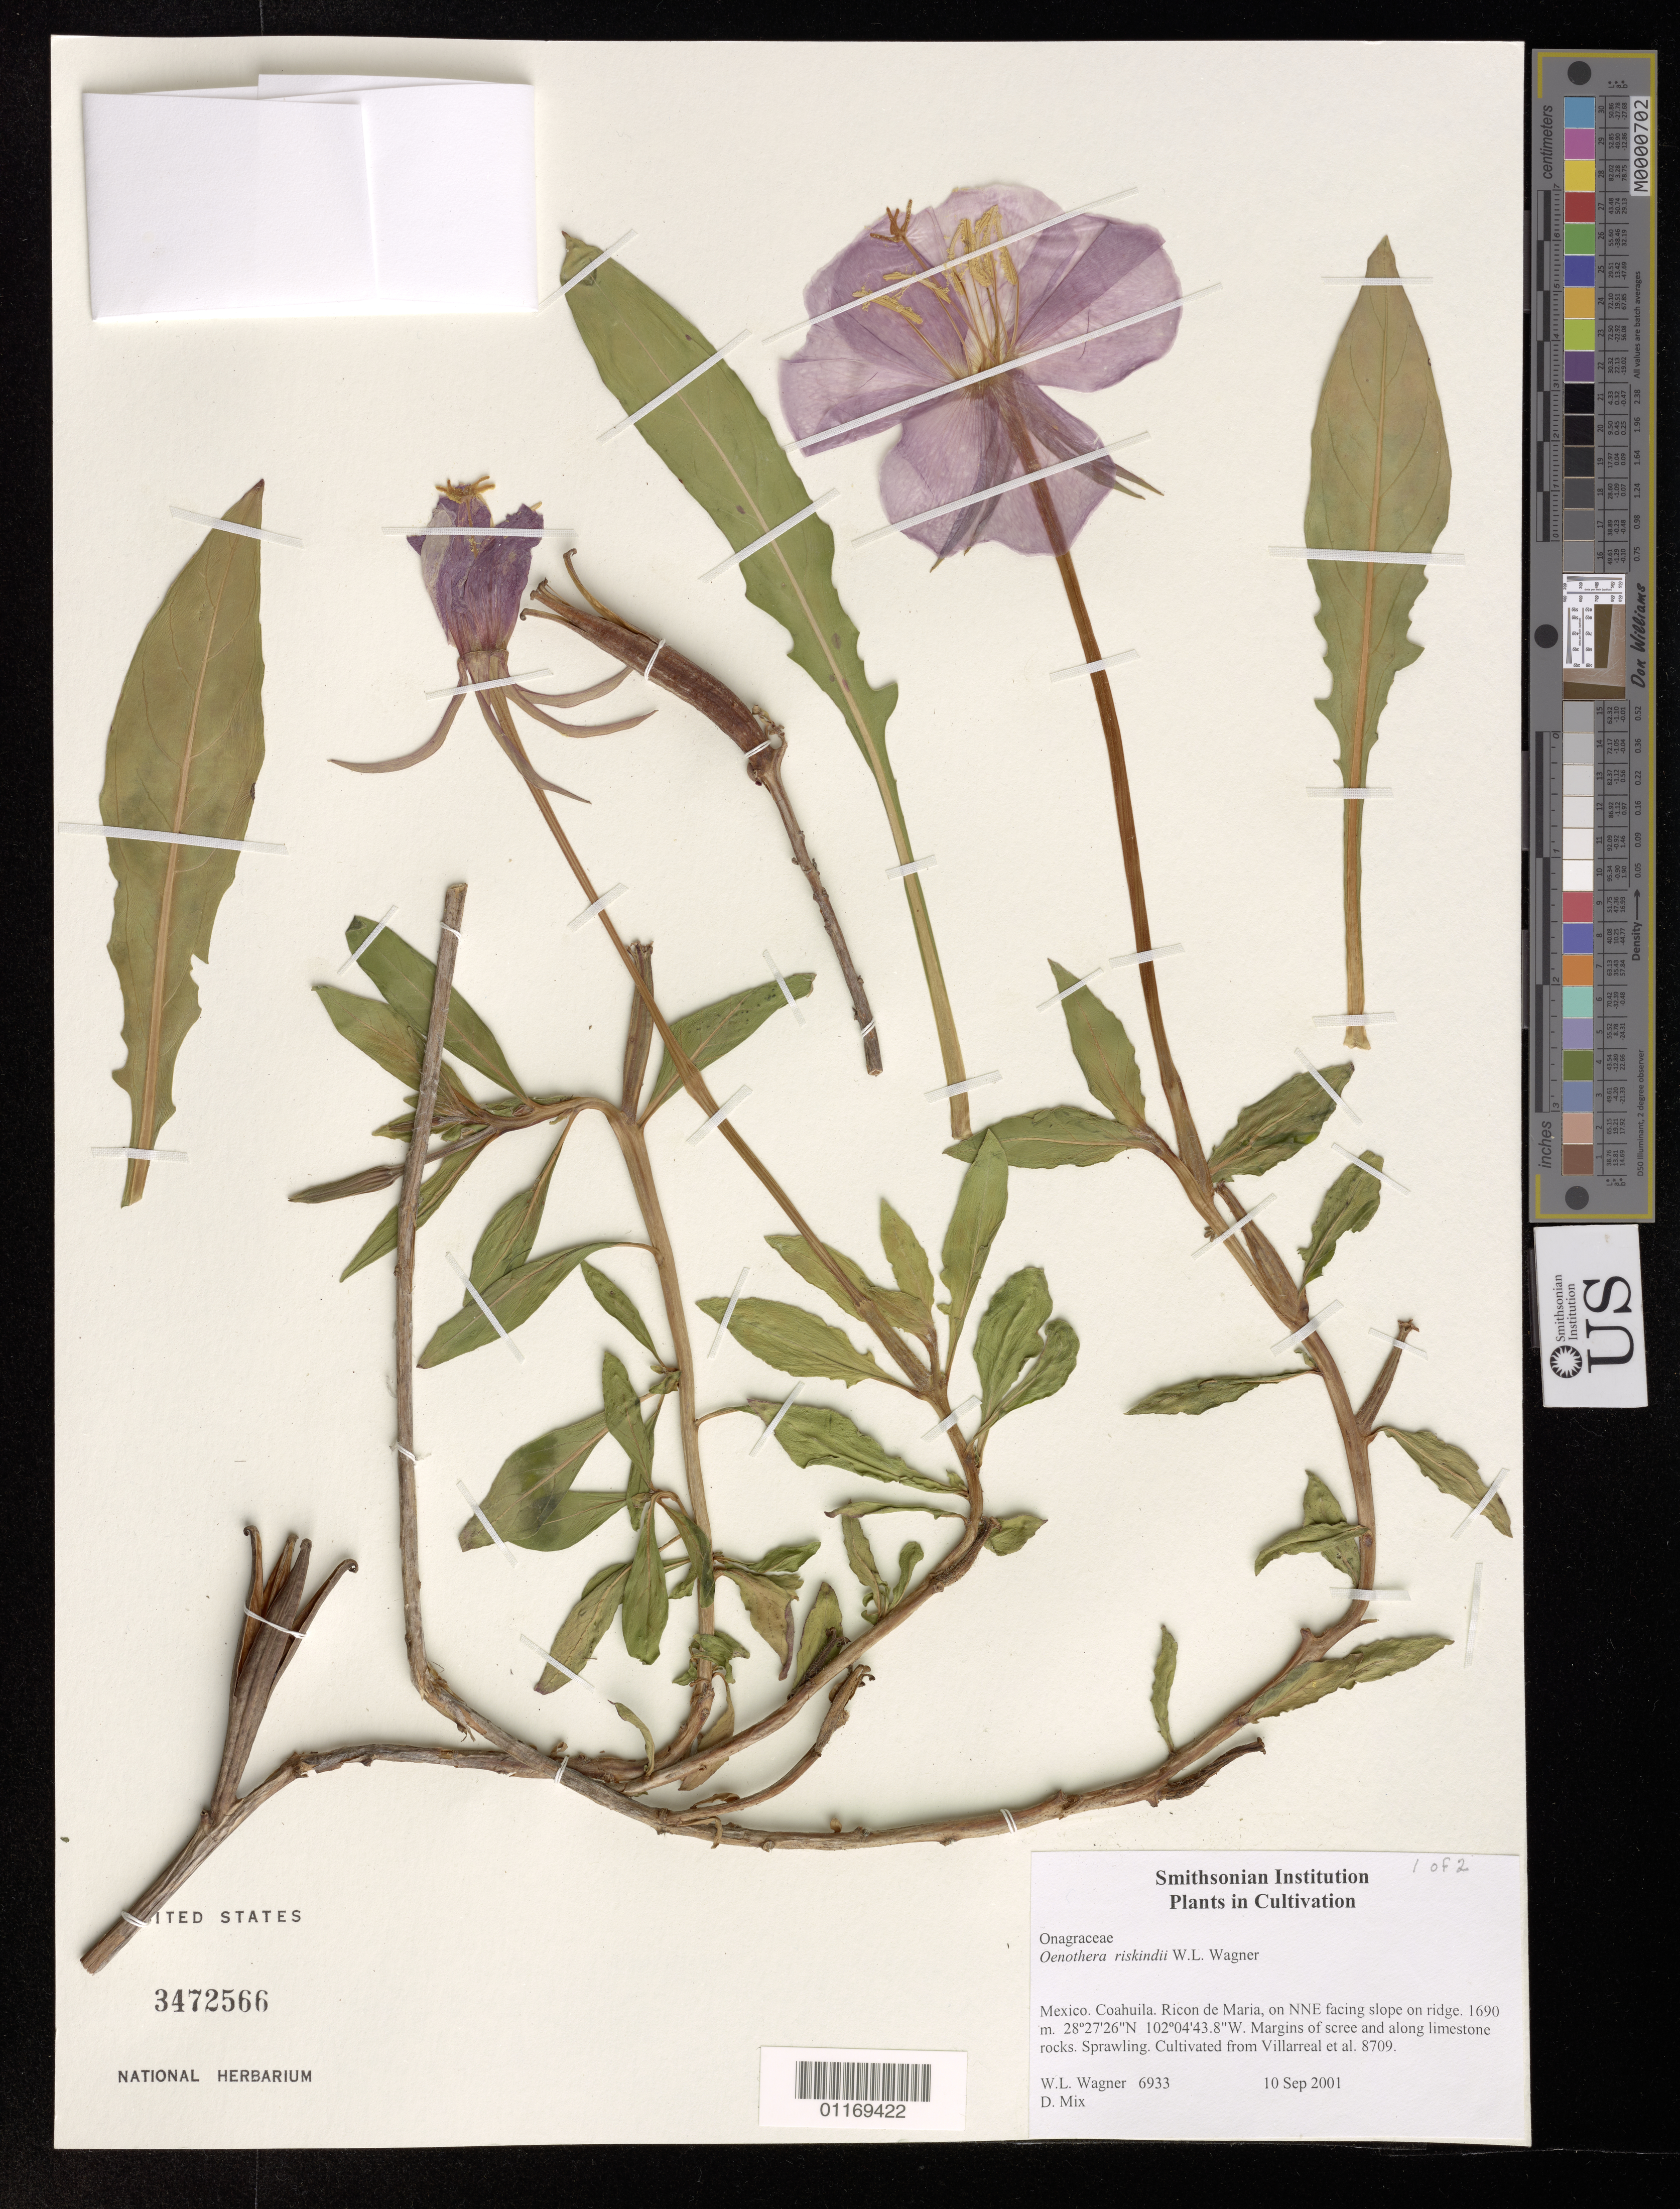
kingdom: Plantae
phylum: Tracheophyta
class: Magnoliopsida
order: Myrtales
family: Onagraceae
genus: Oenothera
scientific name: Oenothera riskindii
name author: W.L. Wagner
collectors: W. L. Wagner & D. Mix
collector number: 6933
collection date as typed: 10 Sep 2001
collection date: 2001-09-10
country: Mexico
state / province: Coahuila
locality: Ricon de Maria, on NNE facing slope on ridge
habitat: Margins of scree and along limestone rocks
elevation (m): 1690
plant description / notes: ARIZ, CIIDIR, GH, IBUG, IEB, K, MEXU, MICH, MO, NM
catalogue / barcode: US 3472566